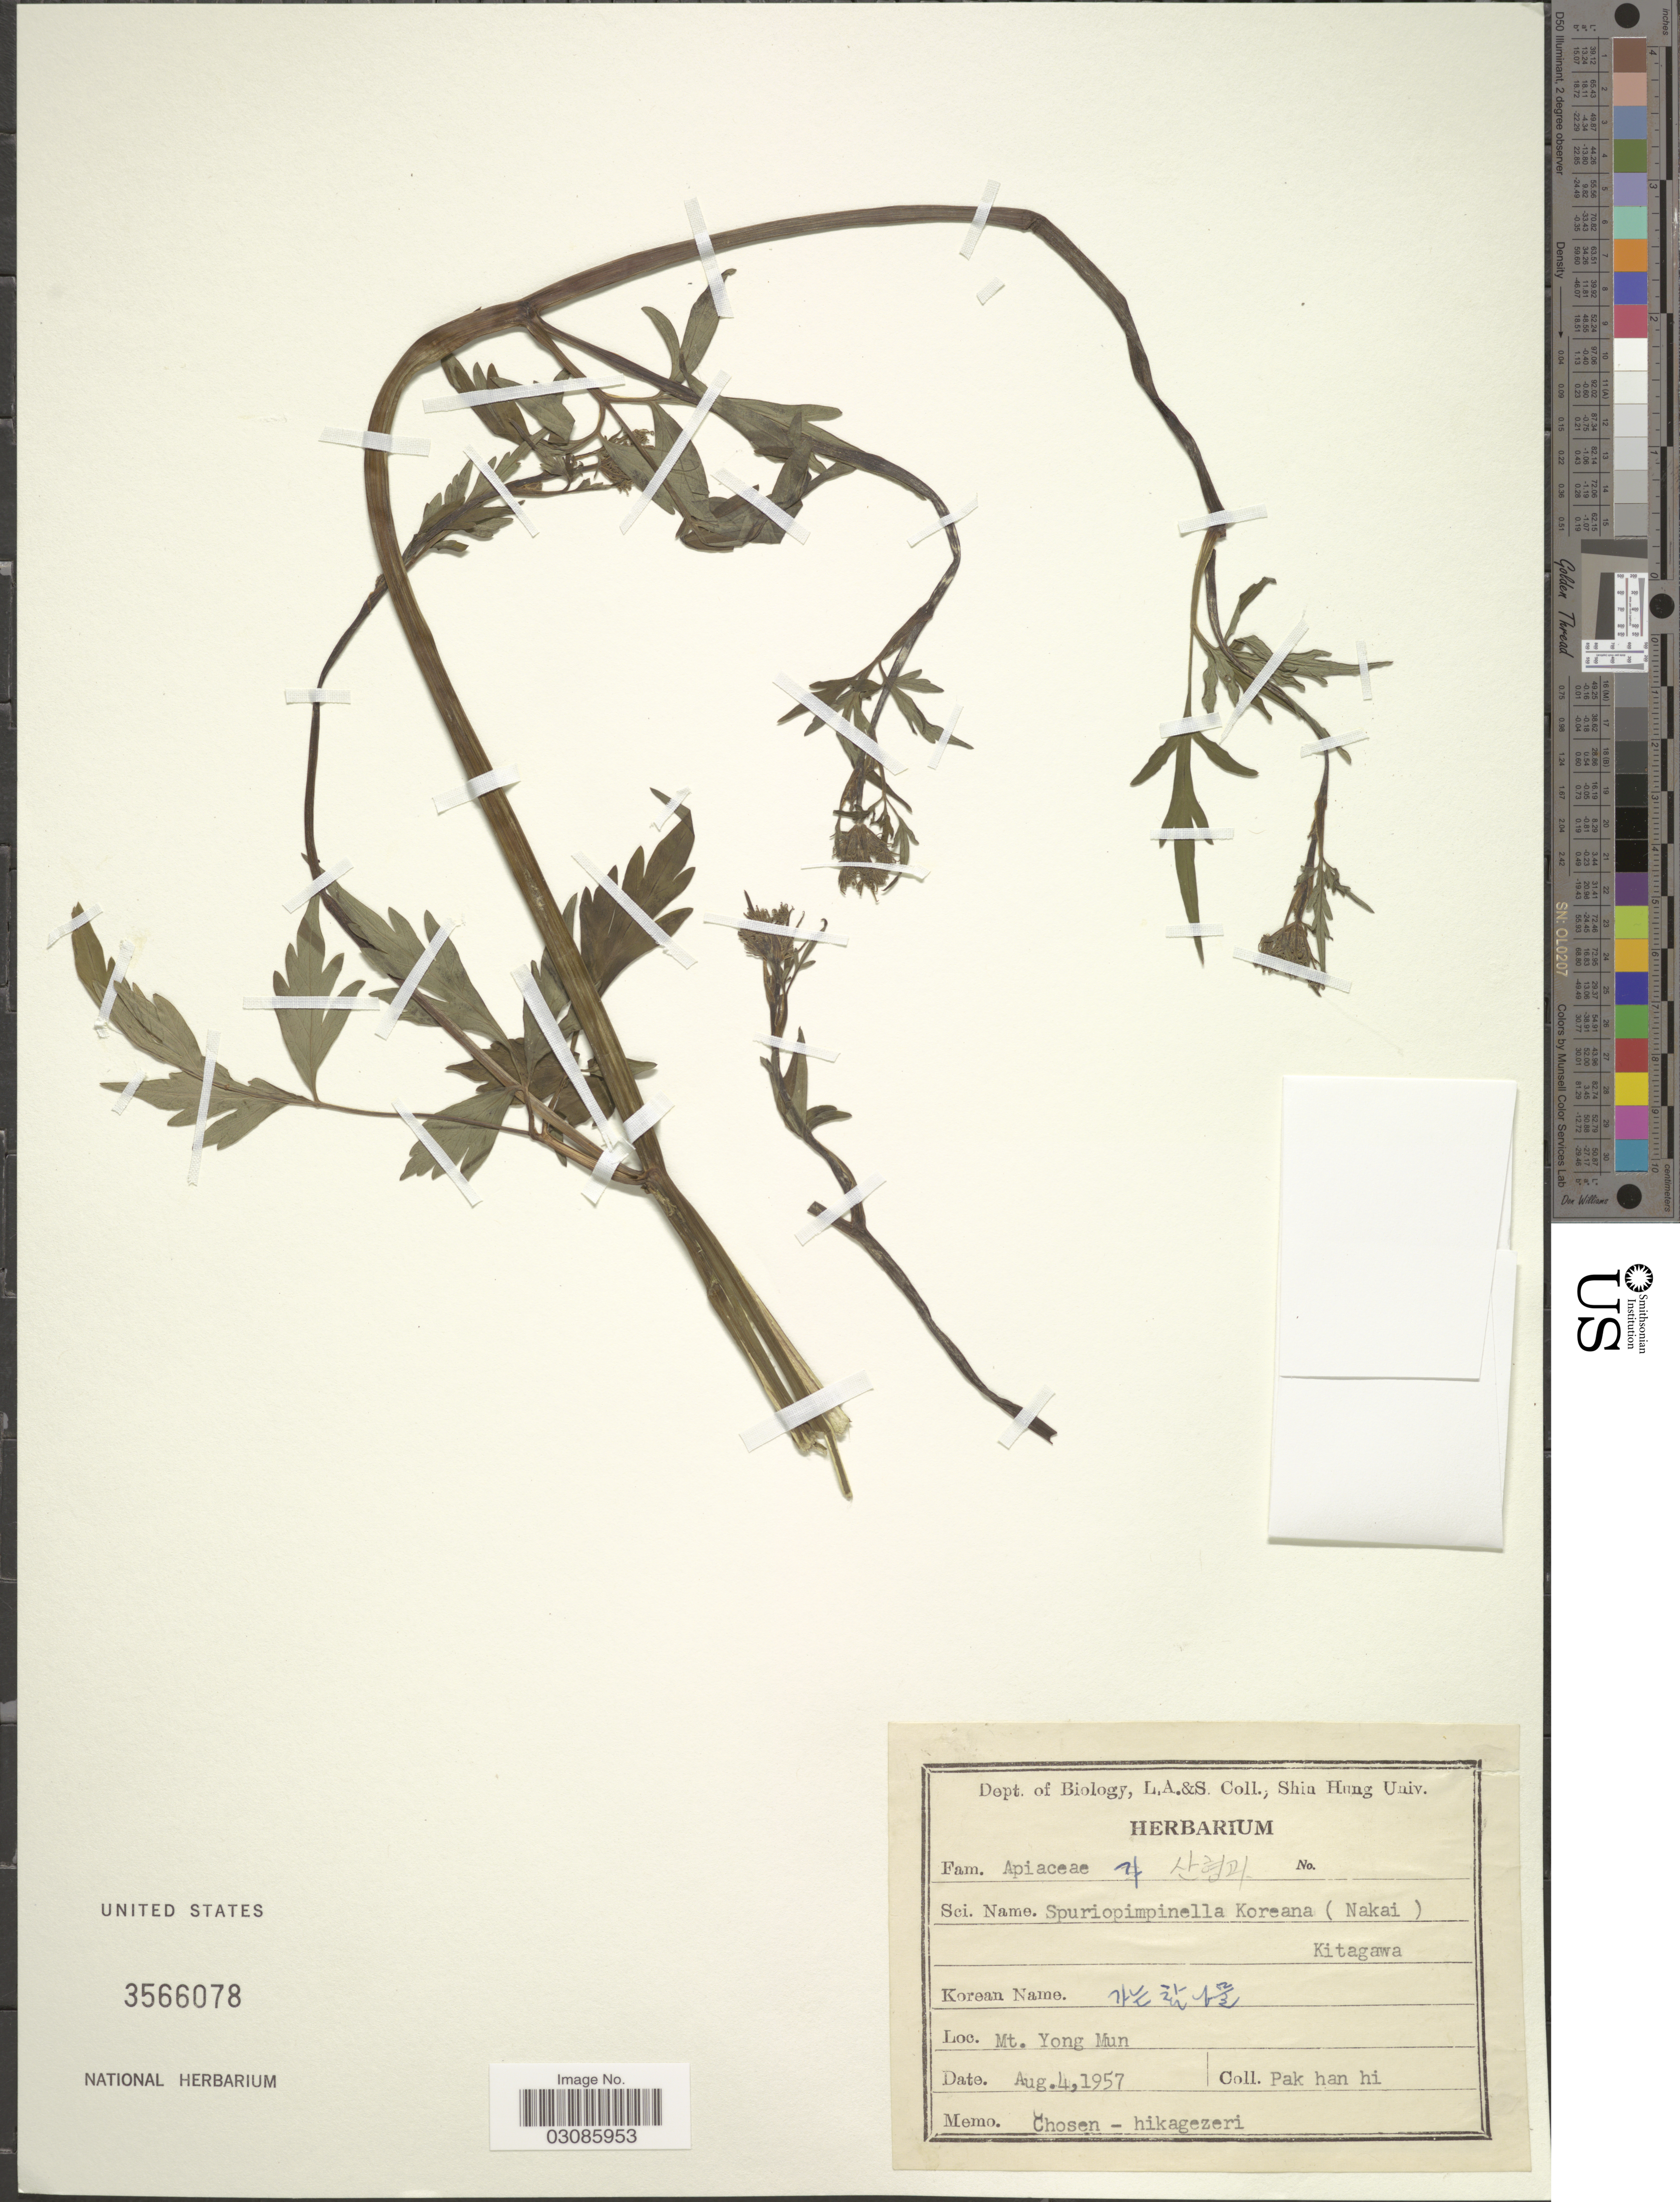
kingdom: Plantae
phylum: Tracheophyta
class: Magnoliopsida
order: Apiales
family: Apiaceae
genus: Pimpinella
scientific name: Pimpinella koreana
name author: (Y. Yabe) Nakai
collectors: Pak han hi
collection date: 1957-08-04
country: South Korea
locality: Mt. Yong Mun.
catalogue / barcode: US 3566078